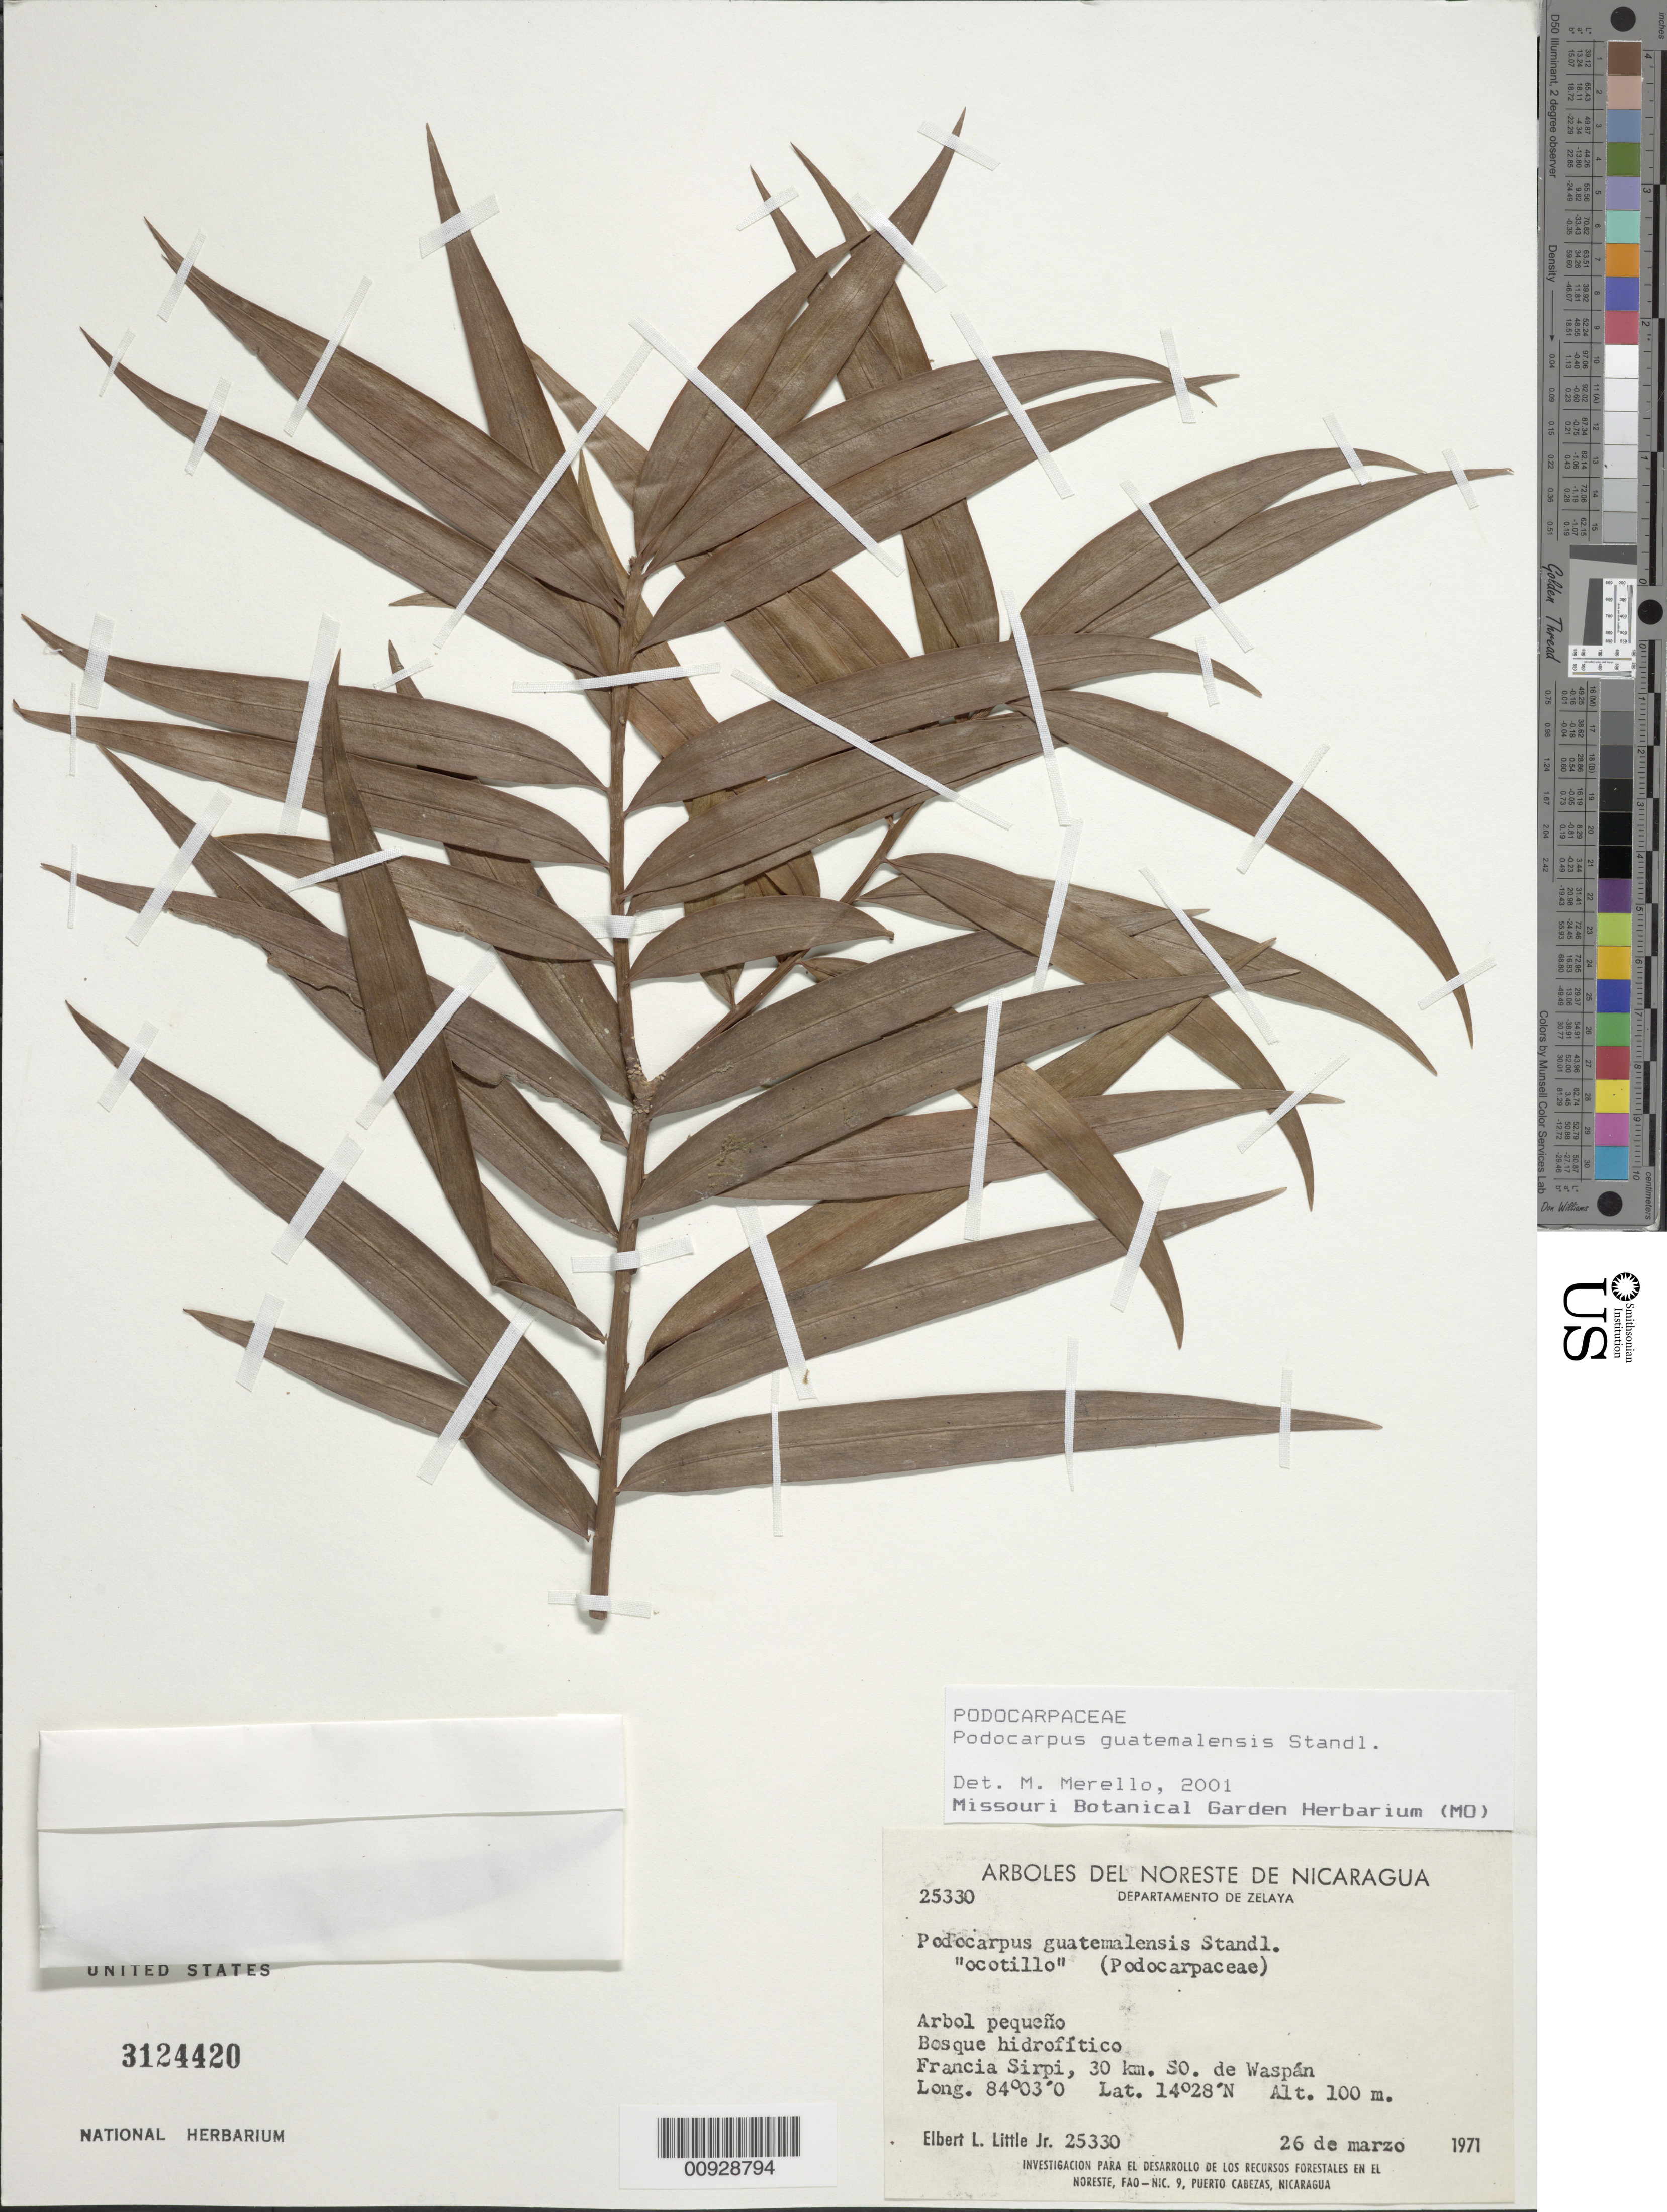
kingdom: Plantae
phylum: Tracheophyta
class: Pinopsida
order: Pinales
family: Podocarpaceae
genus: Podocarpus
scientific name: Podocarpus guatemalensis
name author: Standl.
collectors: E. L. Little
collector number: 25330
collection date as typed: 26 Mar 1971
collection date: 1971-03-26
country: Nicaragua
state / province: Atlántico Norte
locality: Nicaragua, Departamento de Zelaya, Francia Sirpi, 30 km. SO de Waspán.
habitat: Bosque hidrofítico.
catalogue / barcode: US 3124420